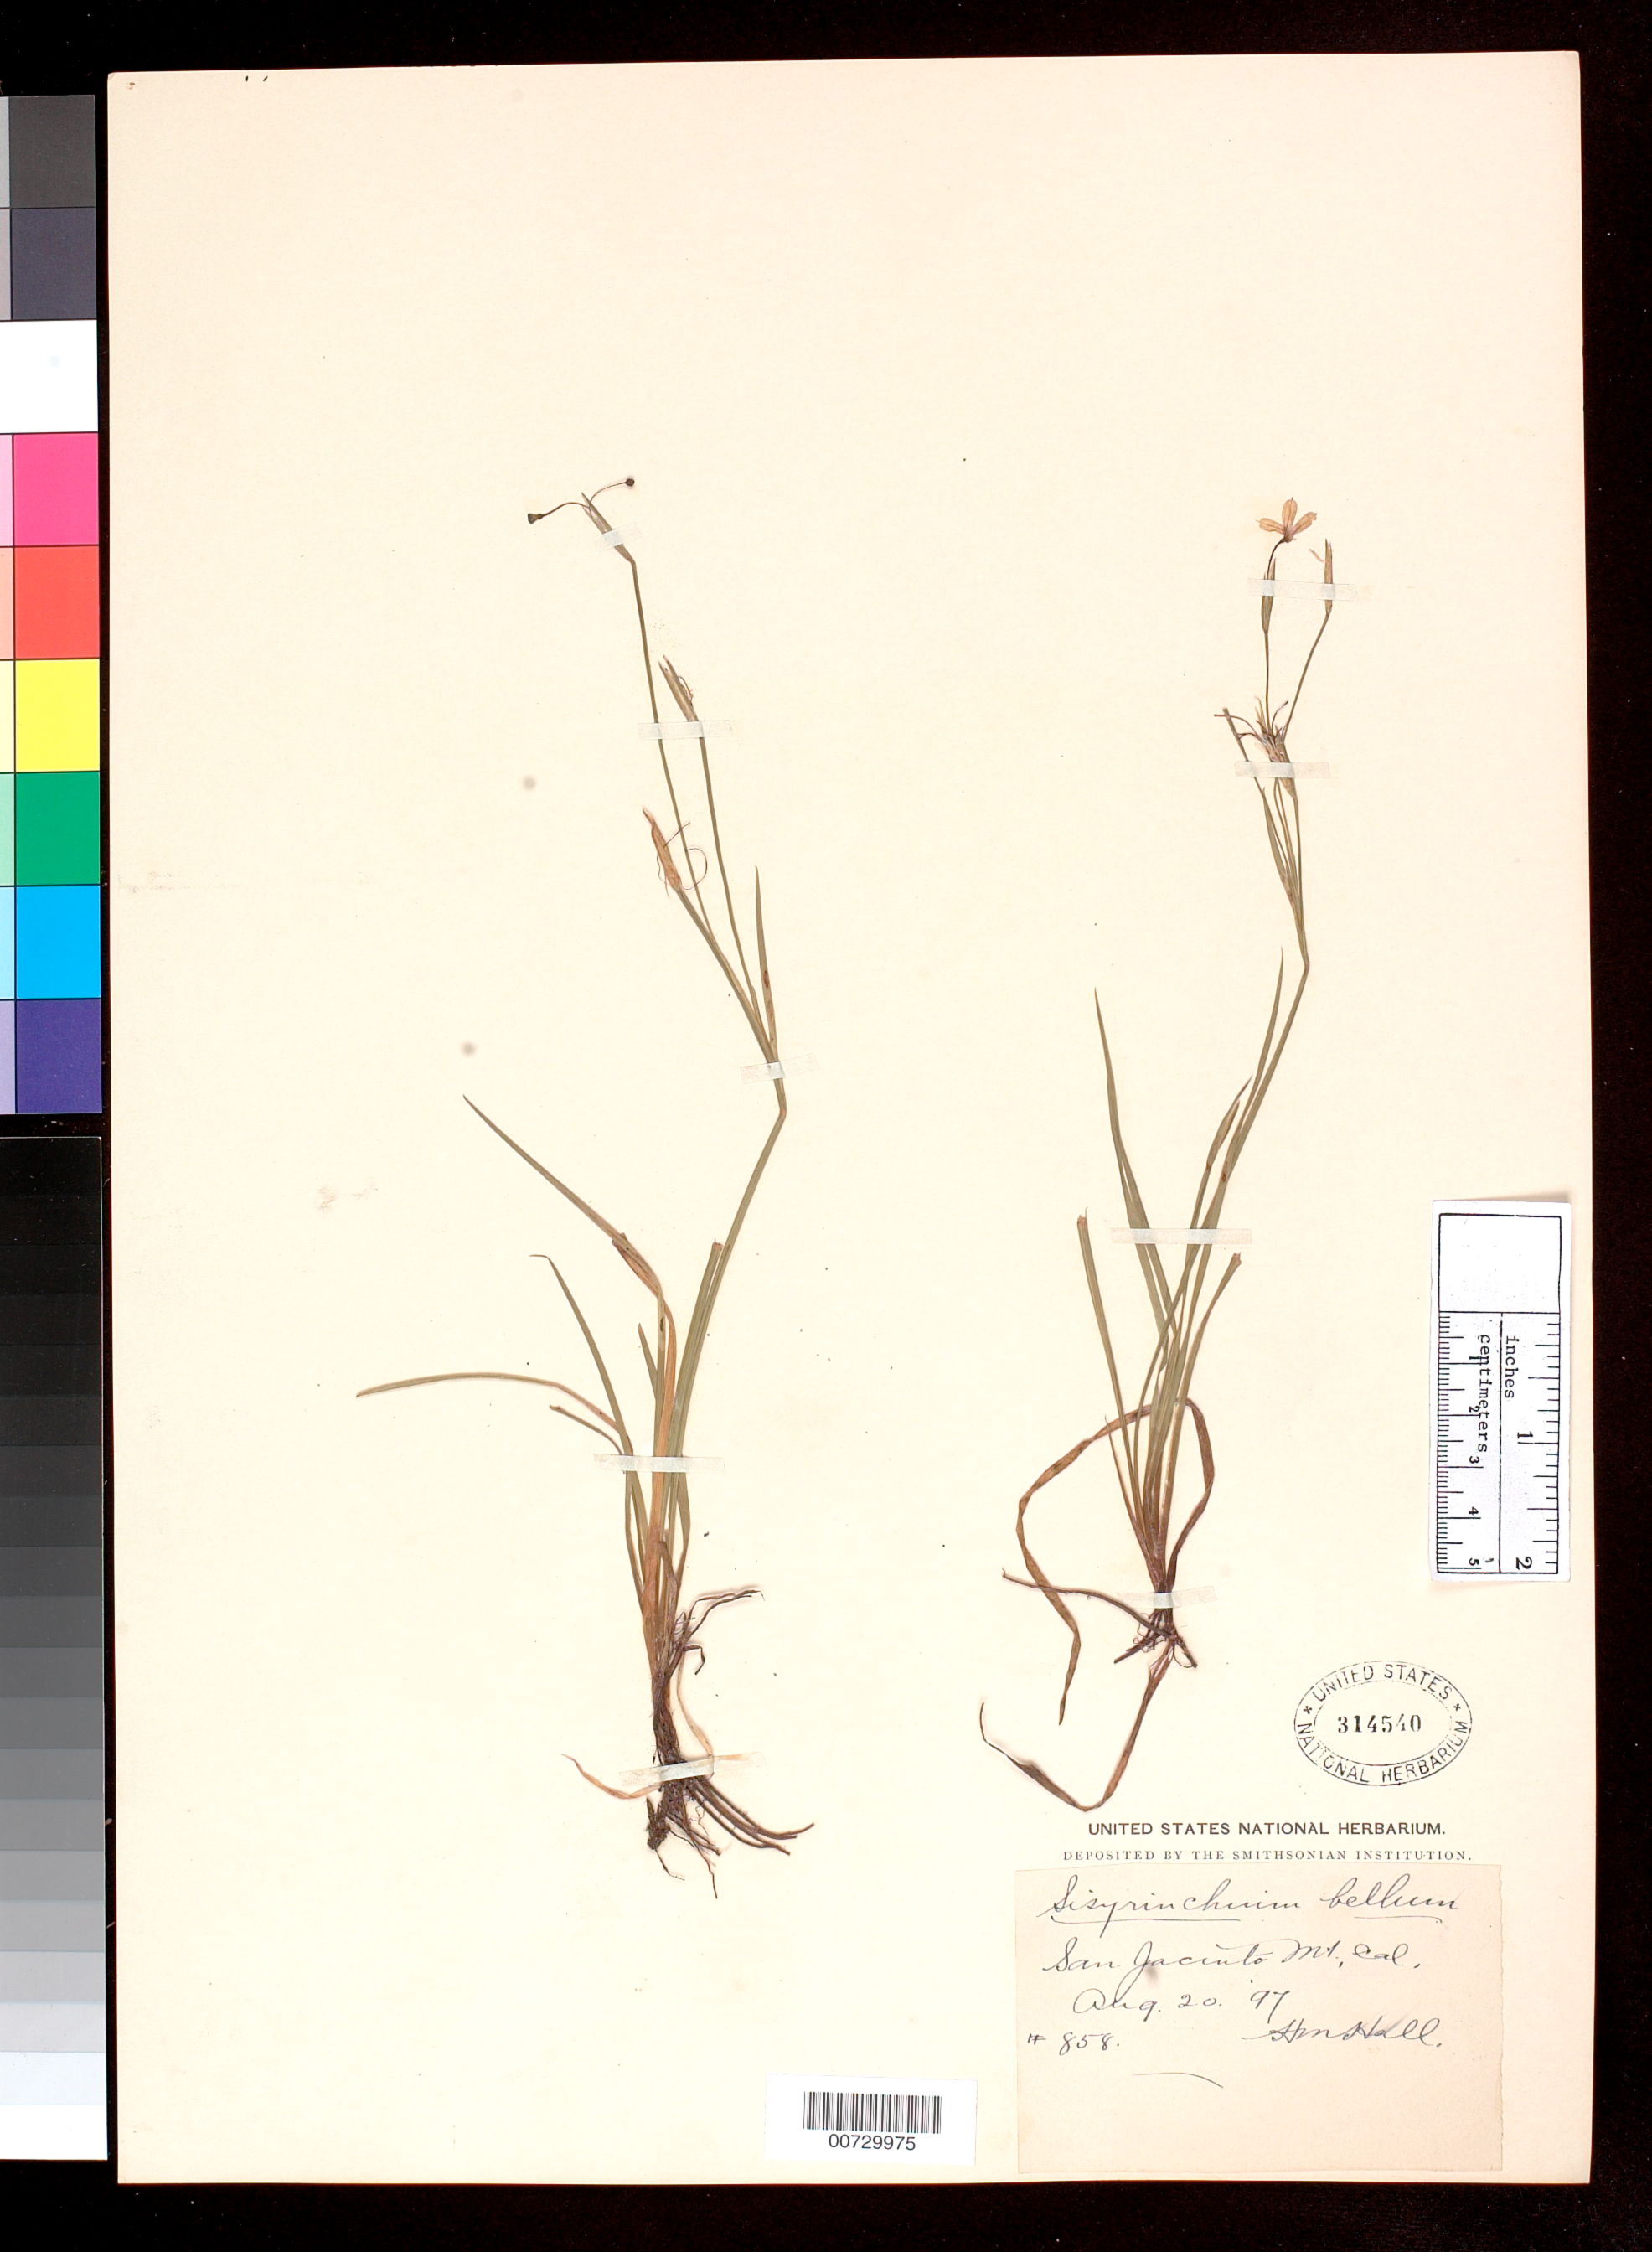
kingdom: Plantae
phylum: Tracheophyta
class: Liliopsida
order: Asparagales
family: Iridaceae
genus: Sisyrinchium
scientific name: Sisyrinchium bellum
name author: S. Watson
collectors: H. M. Hall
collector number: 858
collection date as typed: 20 Aug 1897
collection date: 1897-08-20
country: United States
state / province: California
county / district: Riverside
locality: San Jacinto Mts.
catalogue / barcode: US 314540